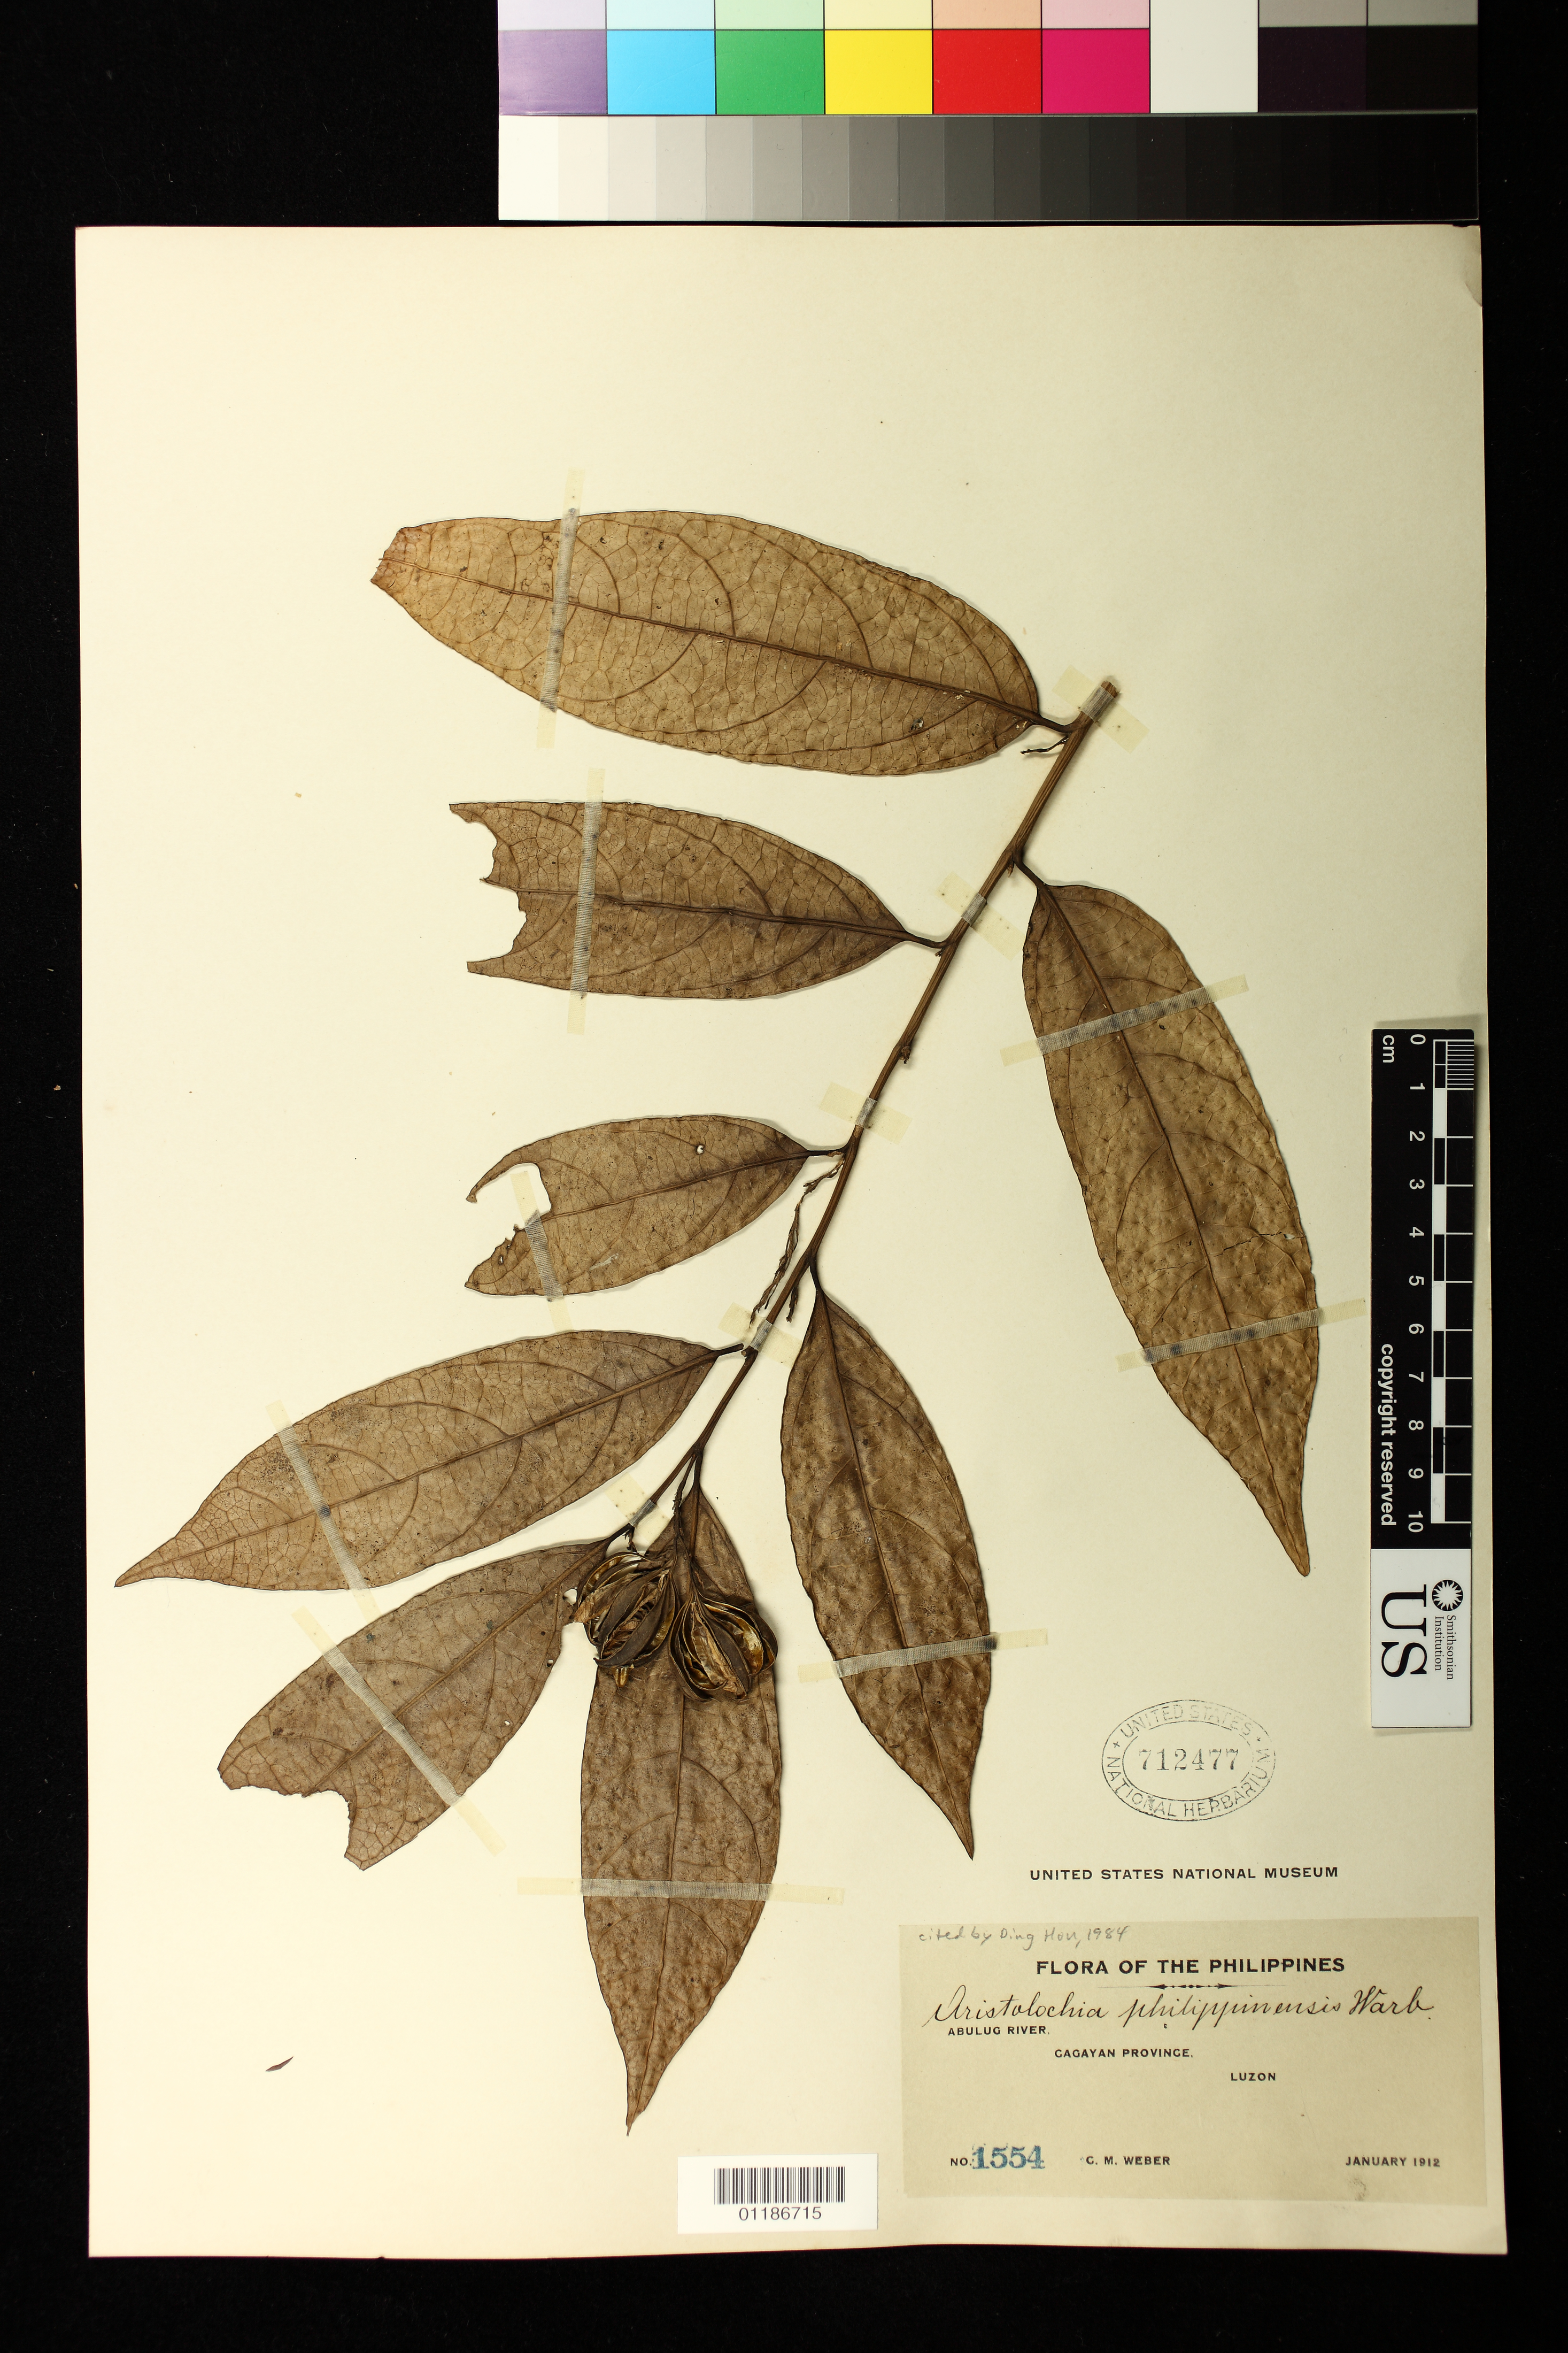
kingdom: Plantae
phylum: Tracheophyta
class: Magnoliopsida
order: Piperales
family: Aristolochiaceae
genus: Aristolochia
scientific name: Aristolochia philippinensis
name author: Warb.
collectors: C. M. Weber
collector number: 1554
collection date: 1912-01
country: Philippines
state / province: Cagayan Valley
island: Luzon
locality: Abulug River, Cagayan Province. Luzon Island.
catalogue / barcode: US 712477